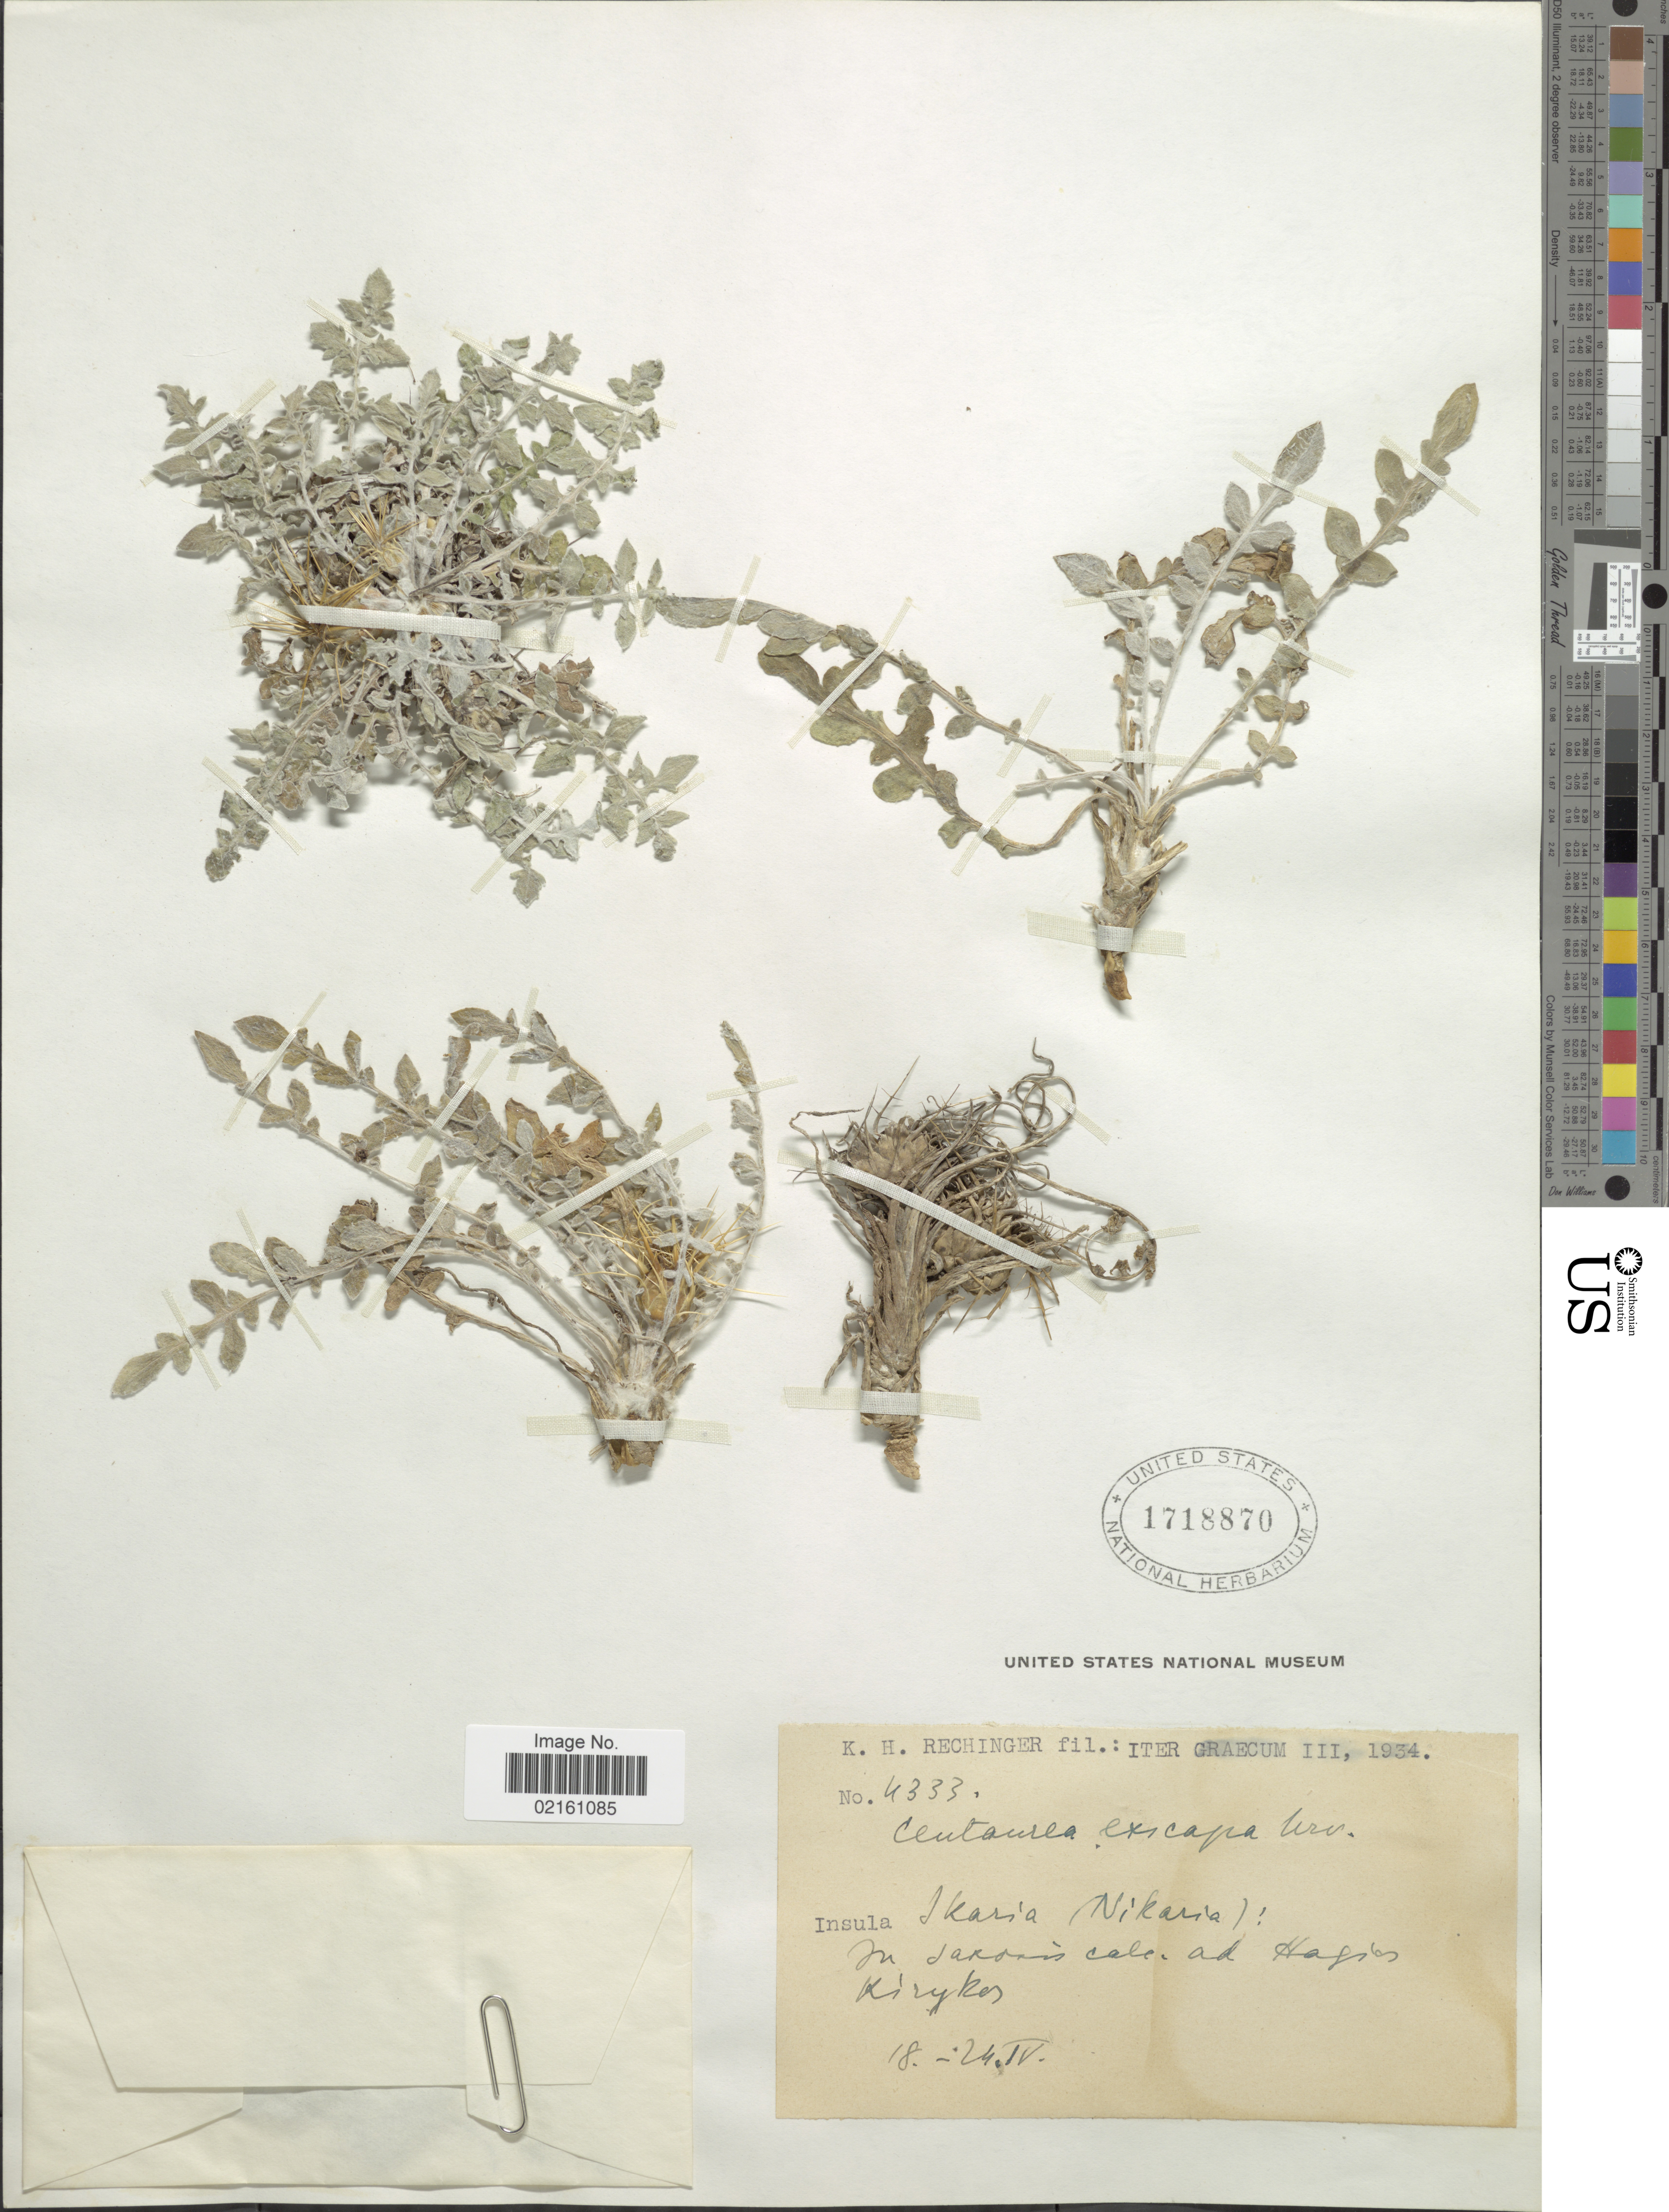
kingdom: Plantae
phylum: Tracheophyta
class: Magnoliopsida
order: Asterales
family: Asteraceae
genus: Centaurea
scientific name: Centaurea acicularis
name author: Sm.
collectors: K. H. Rechinger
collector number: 4333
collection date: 1934-04-18/1934-04-24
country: Greece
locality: Graecum, Ikaria (Nikaria), ad Hagia Kirykos.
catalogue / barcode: US 1718870